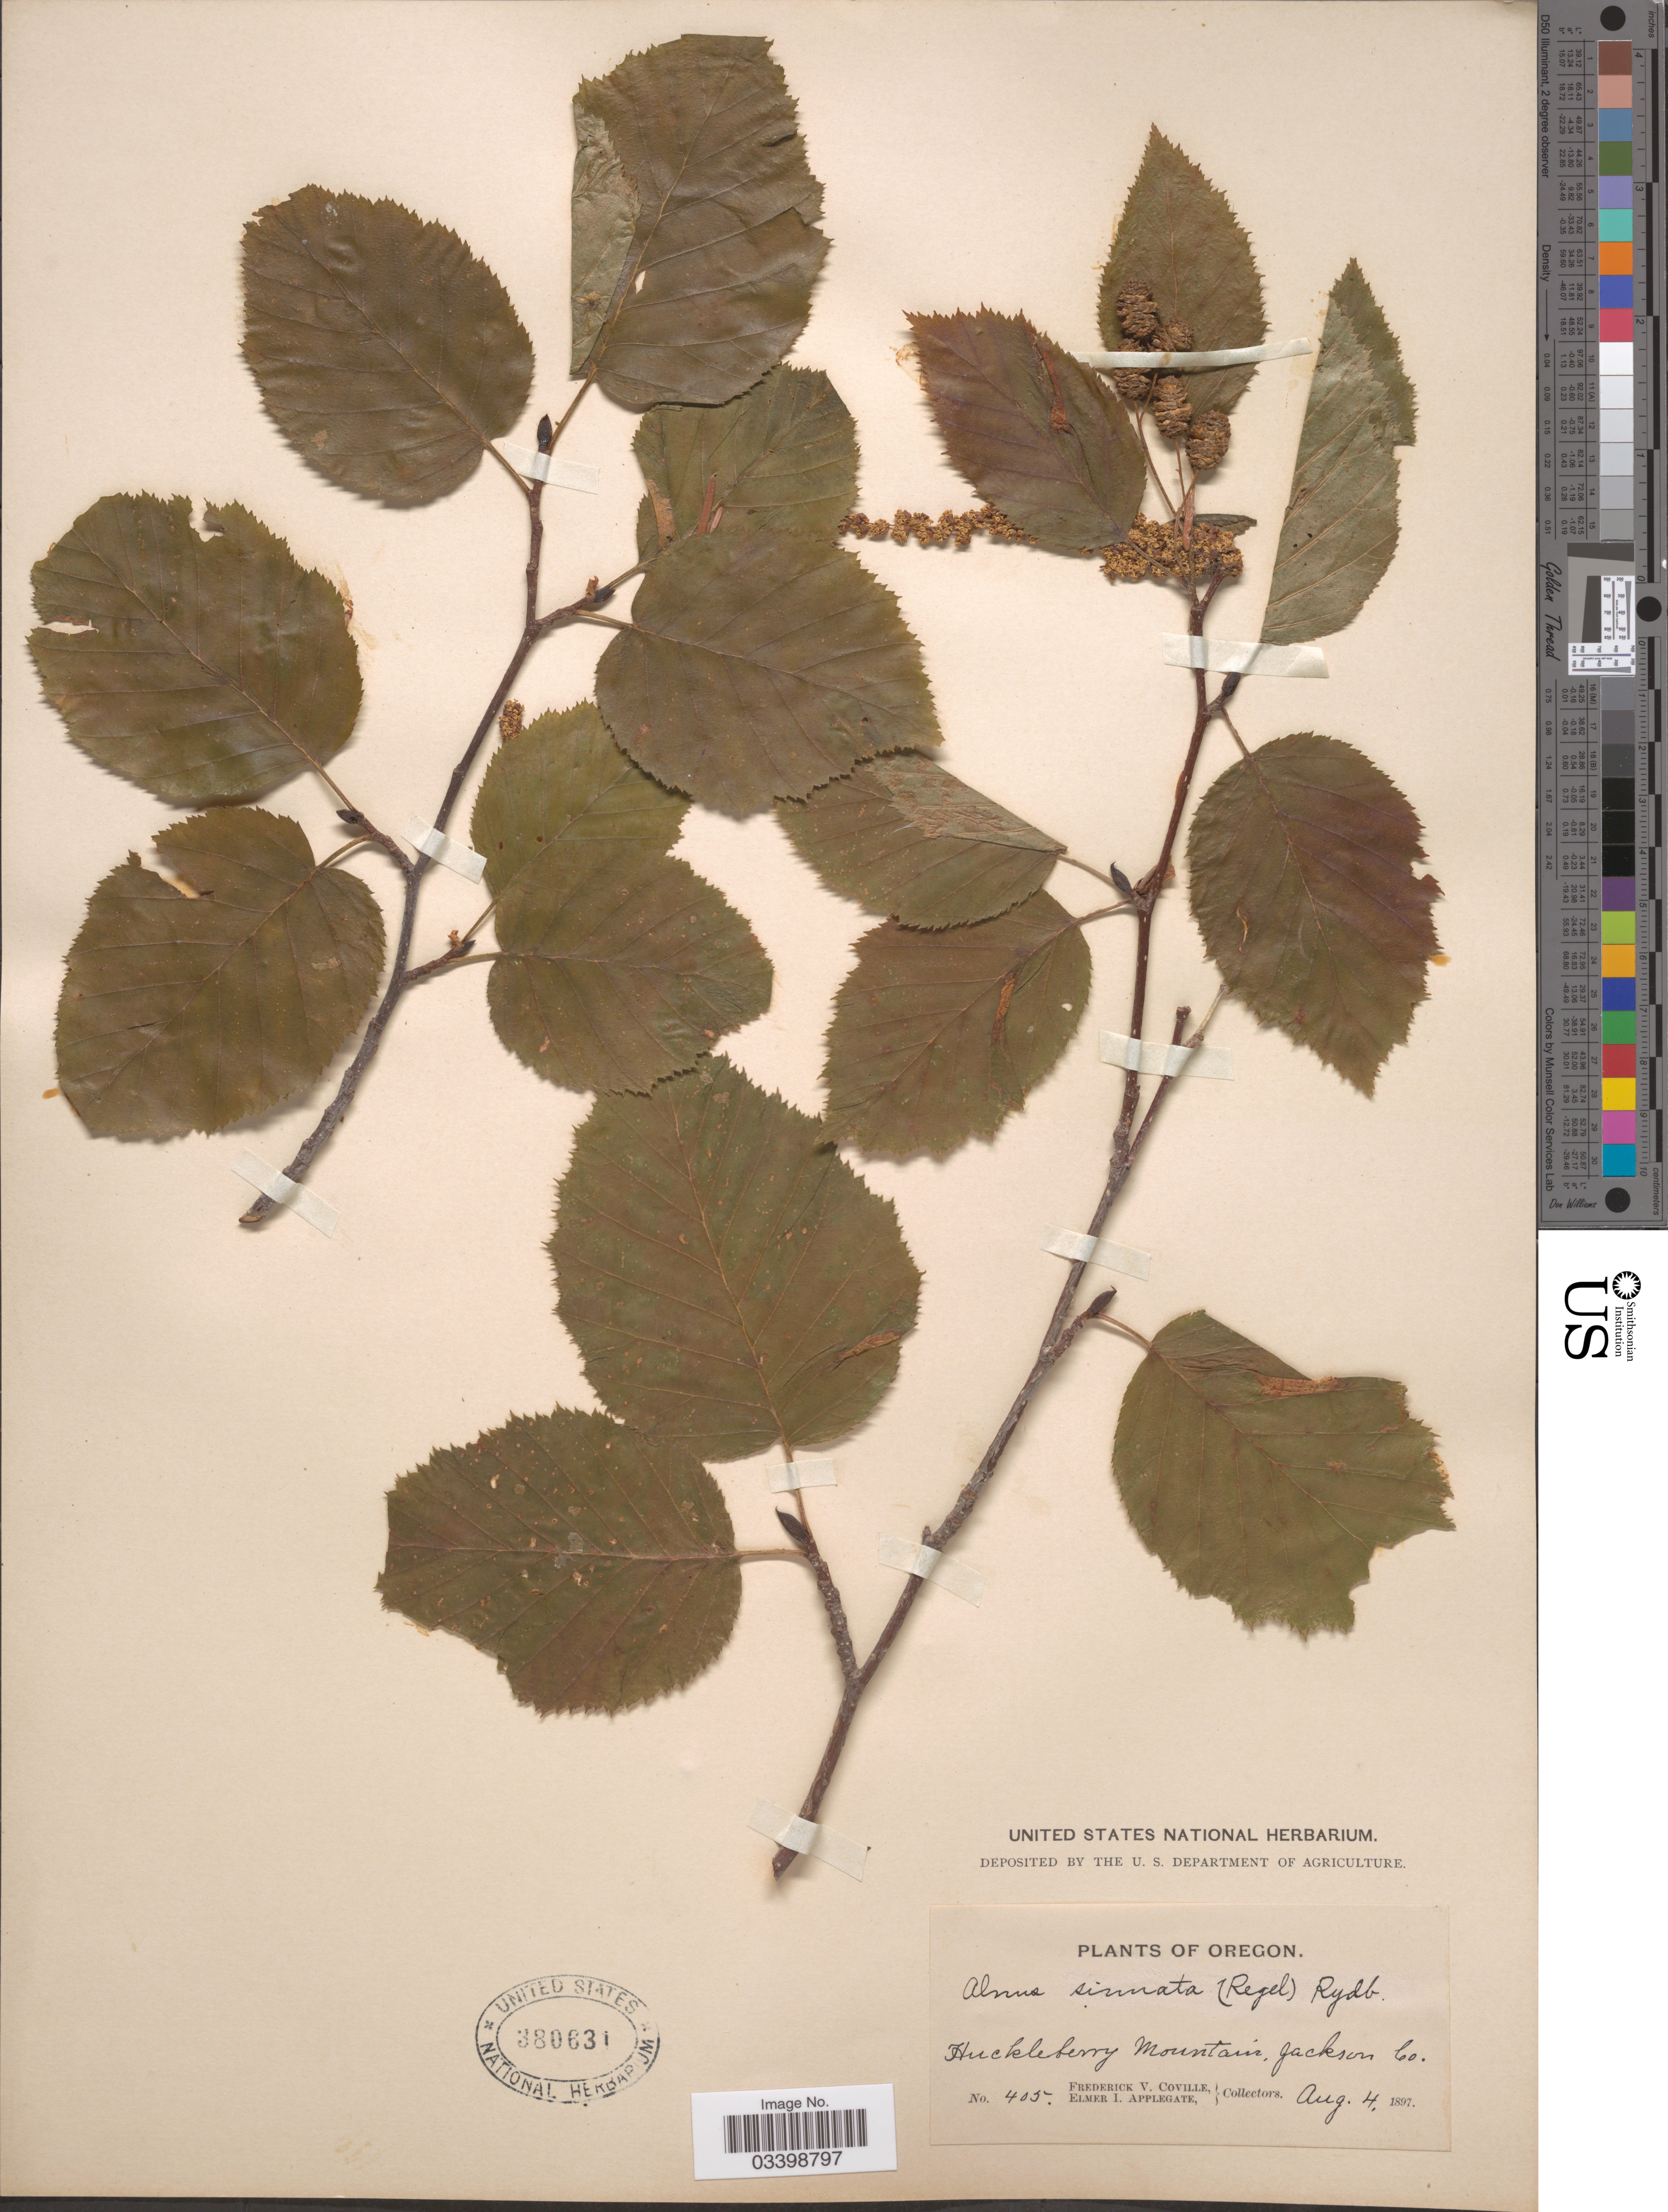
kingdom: Plantae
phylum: Tracheophyta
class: Magnoliopsida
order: Fagales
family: Betulaceae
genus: Alnus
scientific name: Alnus viridis subsp. sinuata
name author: Regel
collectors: F. V. Coville & E. I. Applegate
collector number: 405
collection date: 1897-08-04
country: United States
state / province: Oregon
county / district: Jackson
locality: Huckleberry Mountain, Jackson Co.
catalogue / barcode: US 380631